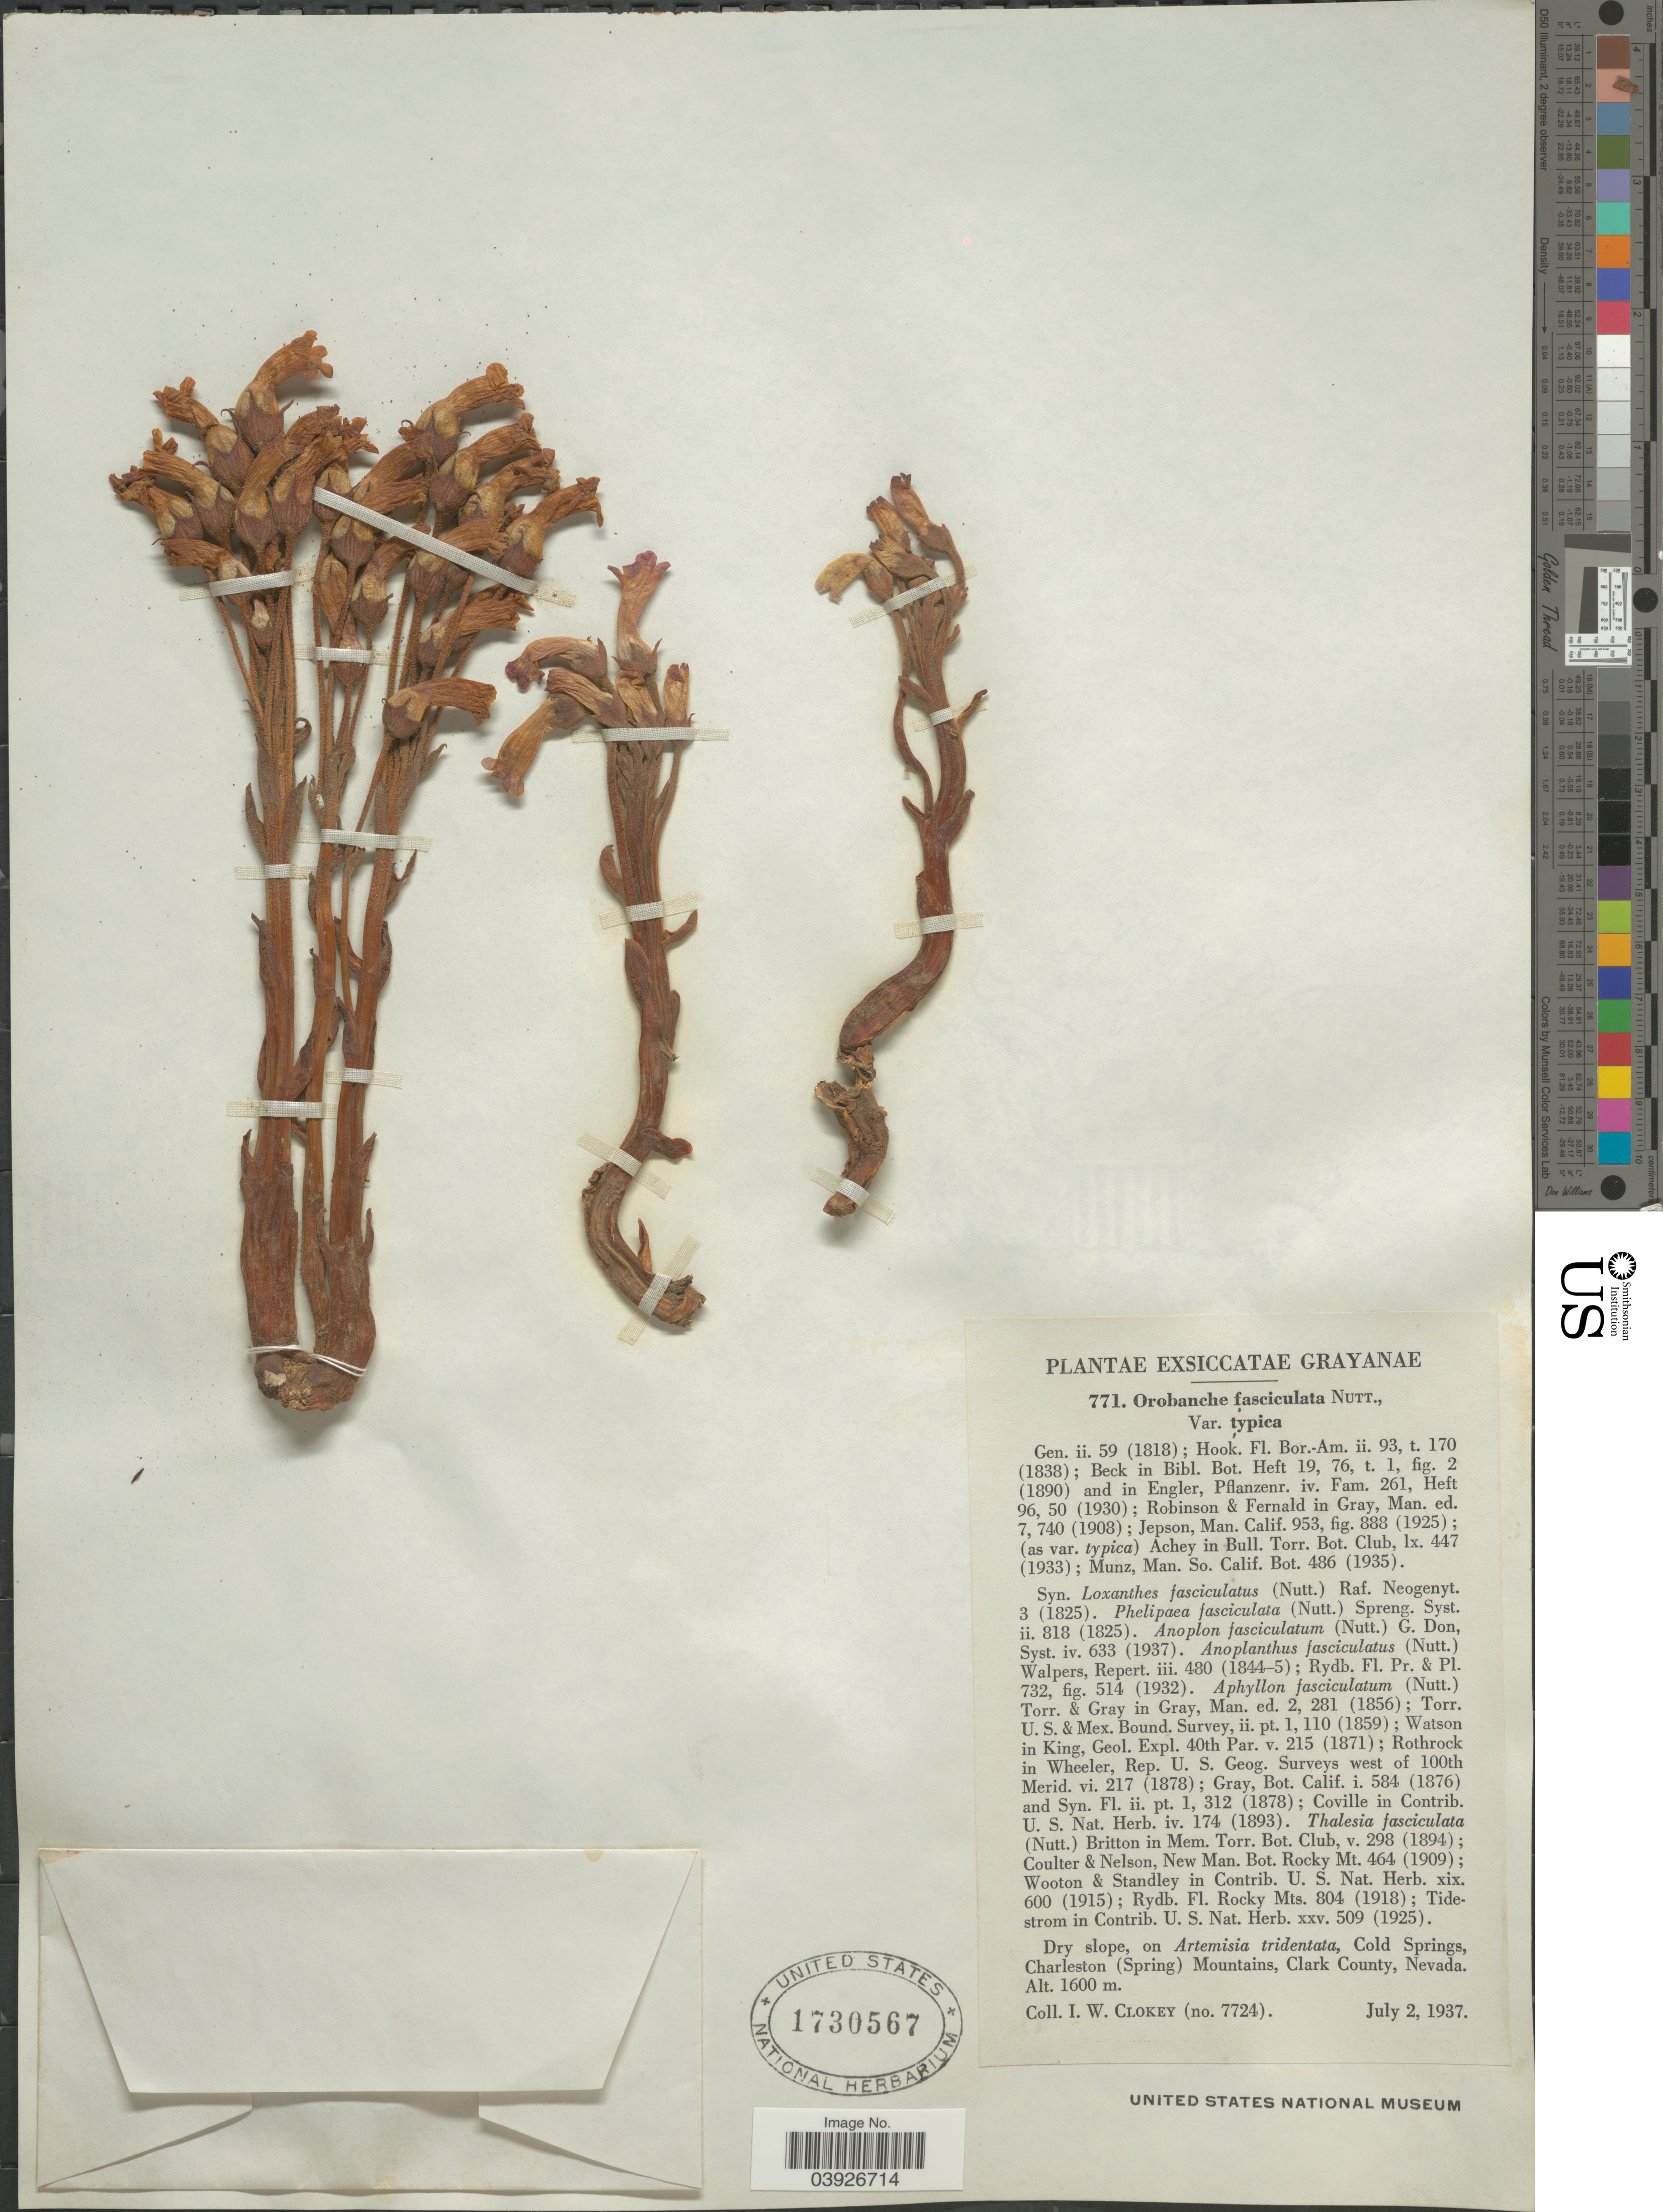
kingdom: Plantae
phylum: Tracheophyta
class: Magnoliopsida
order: Lamiales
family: Orobanchaceae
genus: Aphyllon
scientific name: Aphyllon fasciculatum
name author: (Nutt.) Torr. & A. Gray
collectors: I. W. Clokey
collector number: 7724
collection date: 1937-07-02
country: United States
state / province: Nevada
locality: Dry slope, Cold Springs, Charleston (Spring) Mountains, Clark County.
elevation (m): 1600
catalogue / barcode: US 1730567